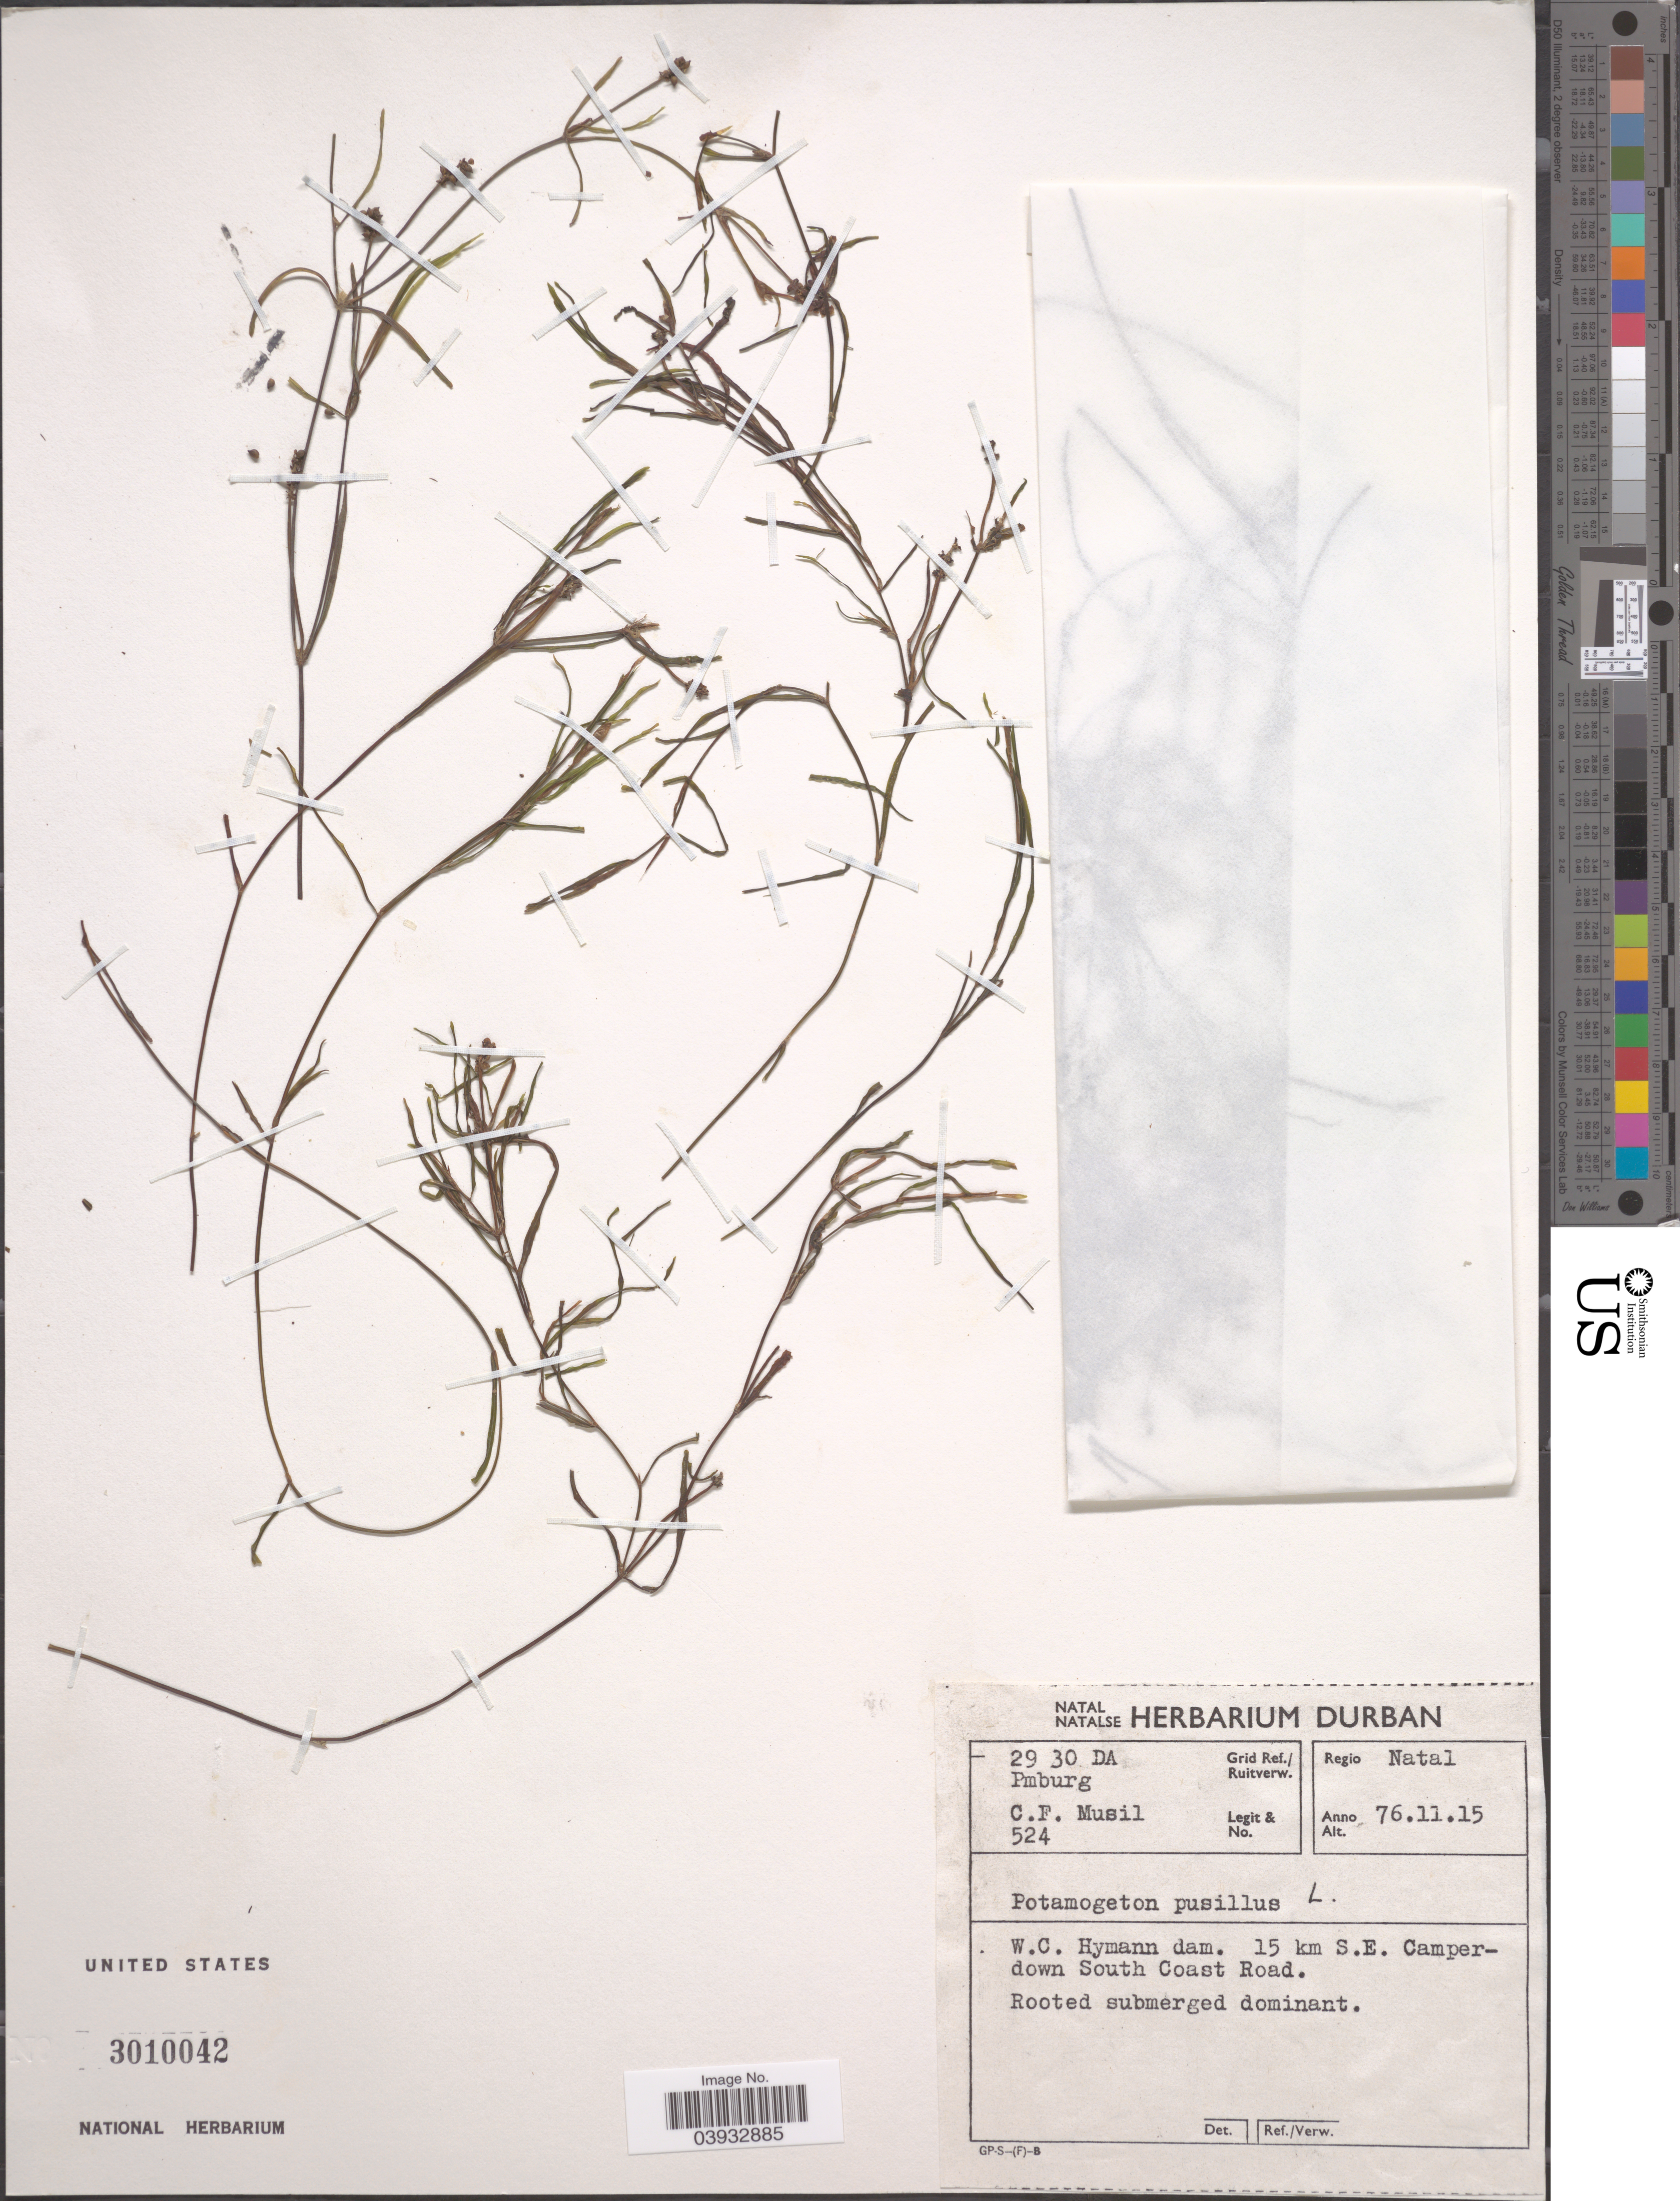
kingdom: Plantae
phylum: Tracheophyta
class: Liliopsida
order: Alismatales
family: Potamogetonaceae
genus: Potamogeton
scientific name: Potamogeton pusillus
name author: L.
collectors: C. Musil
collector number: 524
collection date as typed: Transcribed d/m/y: 15/11/76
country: South Africa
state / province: KwaZulu-Natal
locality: Grid Ref./ Ruitverw. 29 30 DA Pmburg. Regio Natal. W.C. Hymann dam. 15 km S.E. Camperdown South Coast Road.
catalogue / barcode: US 3010042